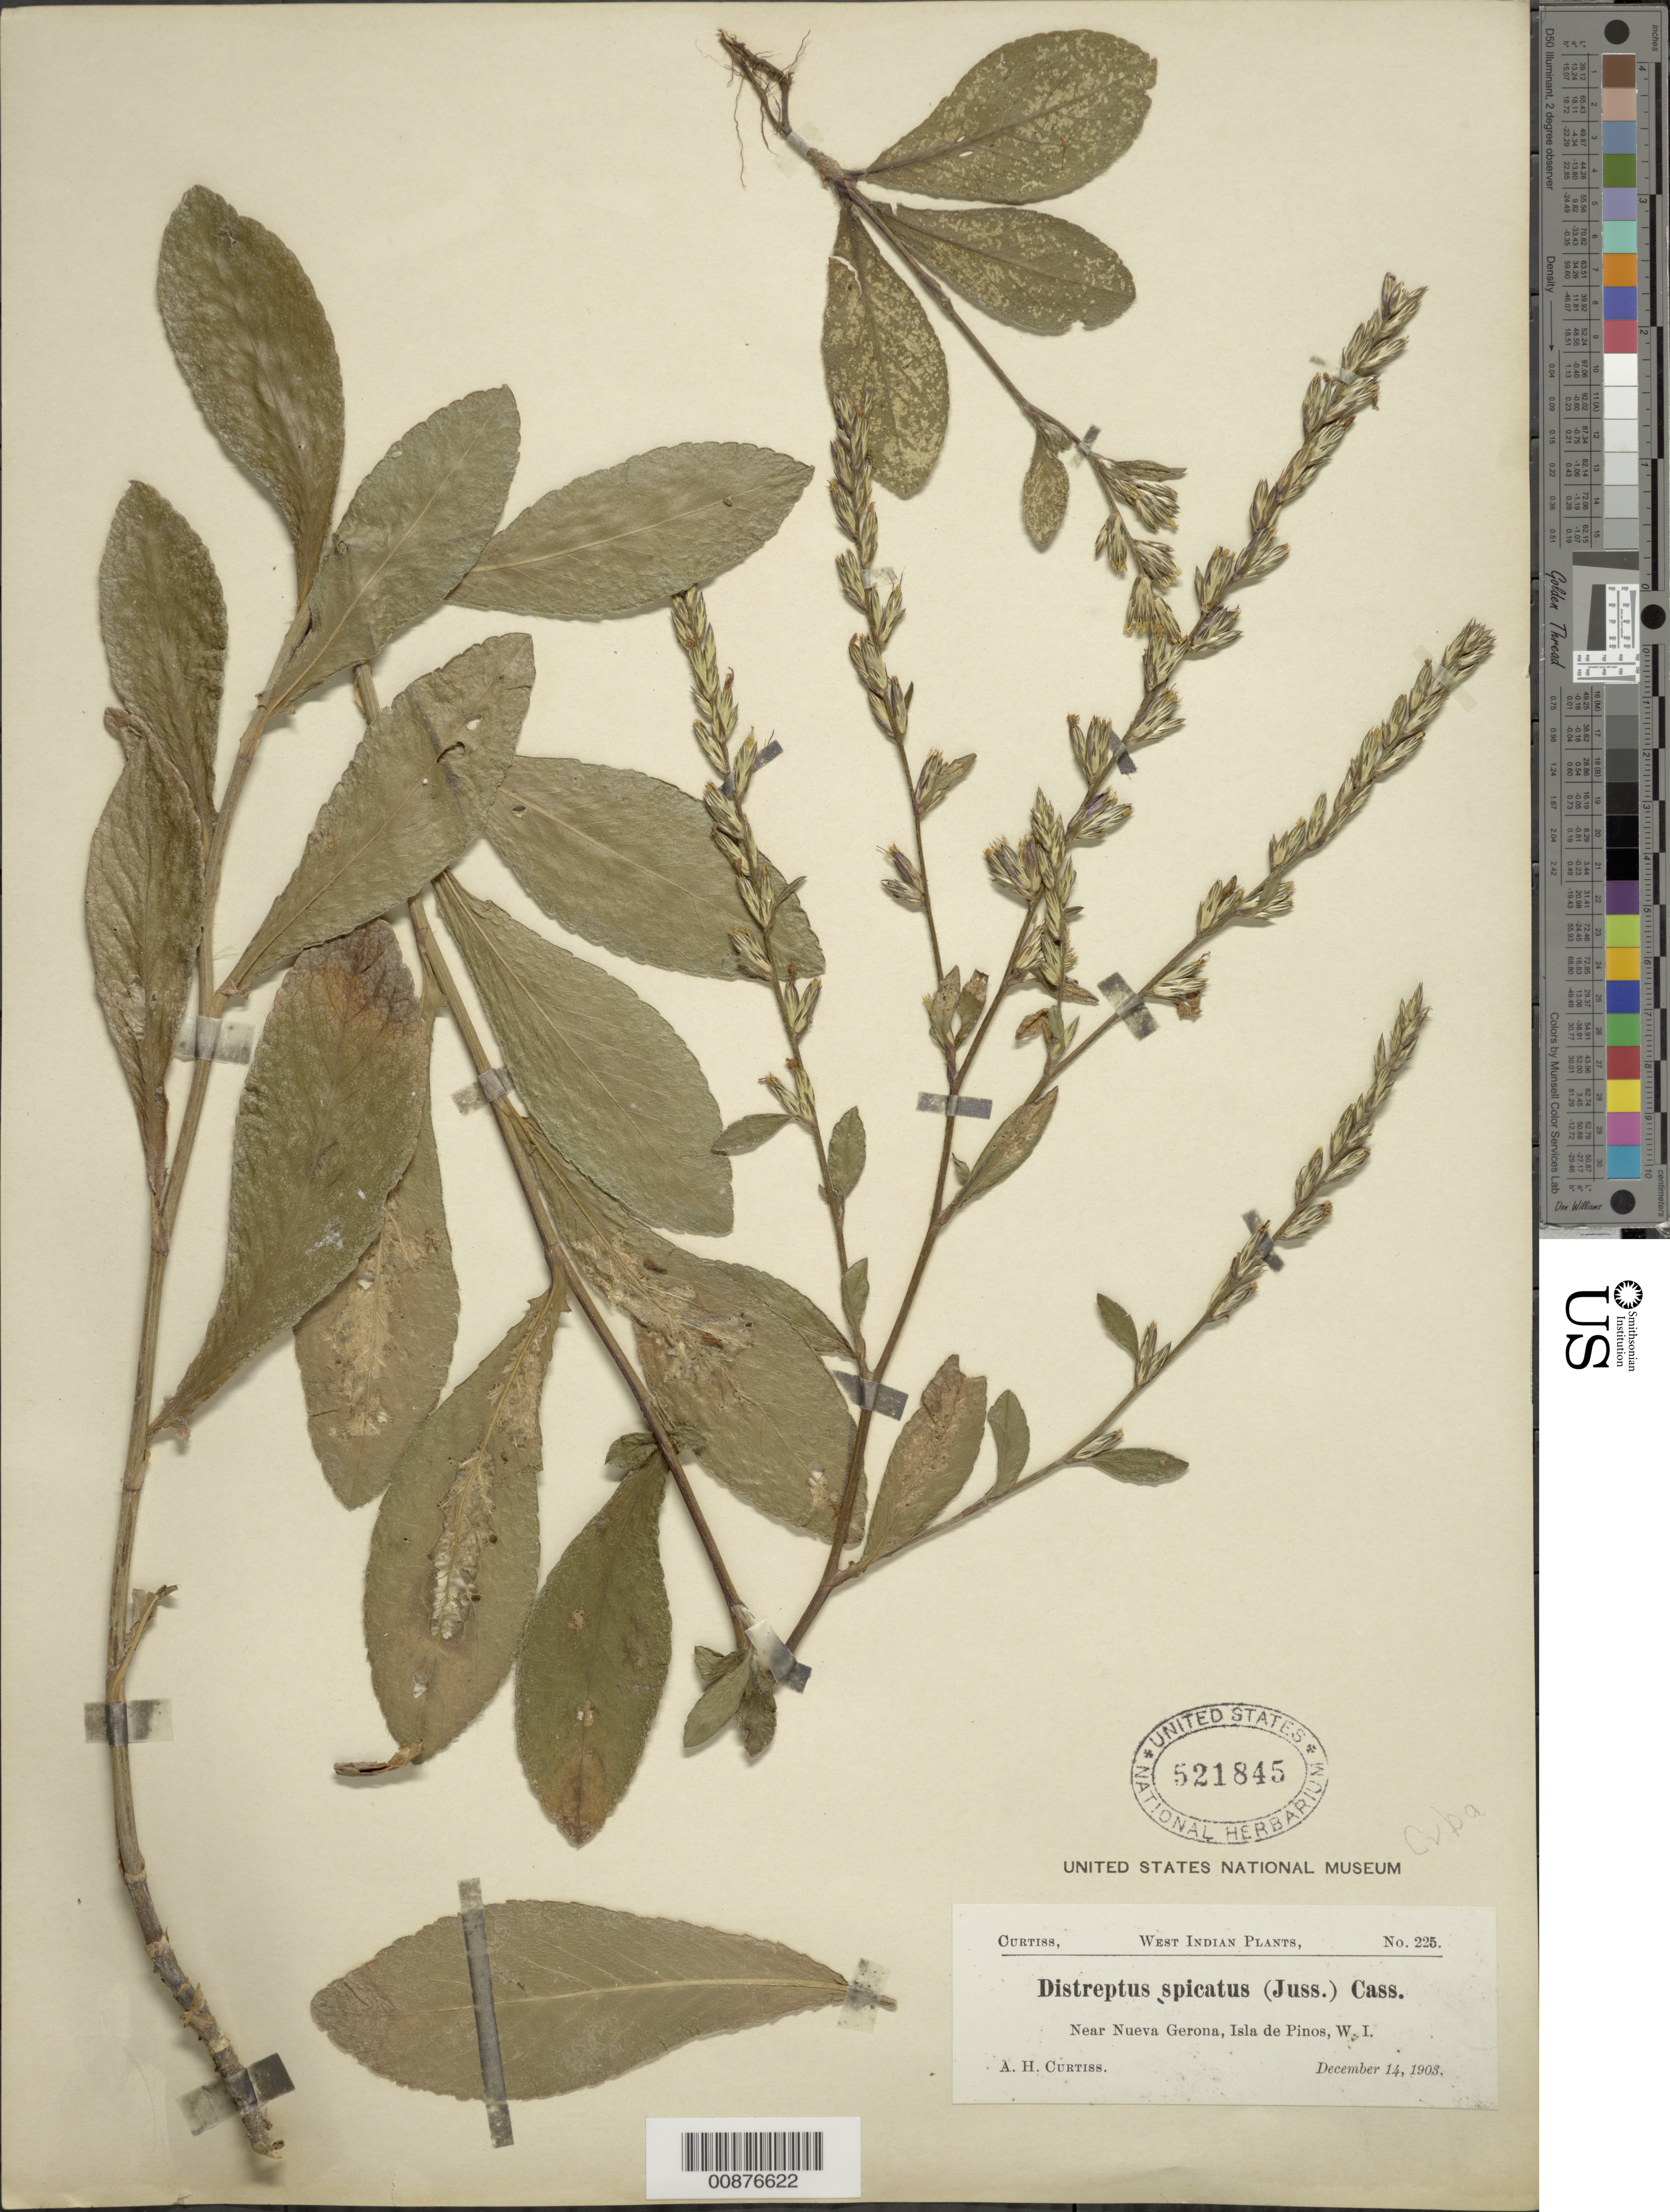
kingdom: Plantae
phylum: Tracheophyta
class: Magnoliopsida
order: Asterales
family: Asteraceae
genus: Pseudelephantopus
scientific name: Pseudelephantopus spicatus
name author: (Juss. ex Aubl.) C.F. Baker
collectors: A. H. Curtiss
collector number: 225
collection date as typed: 14 Dec 1903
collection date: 1903-12-14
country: Cuba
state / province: Isla de La Juventud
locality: Near Nueva Gerona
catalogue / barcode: US 521845